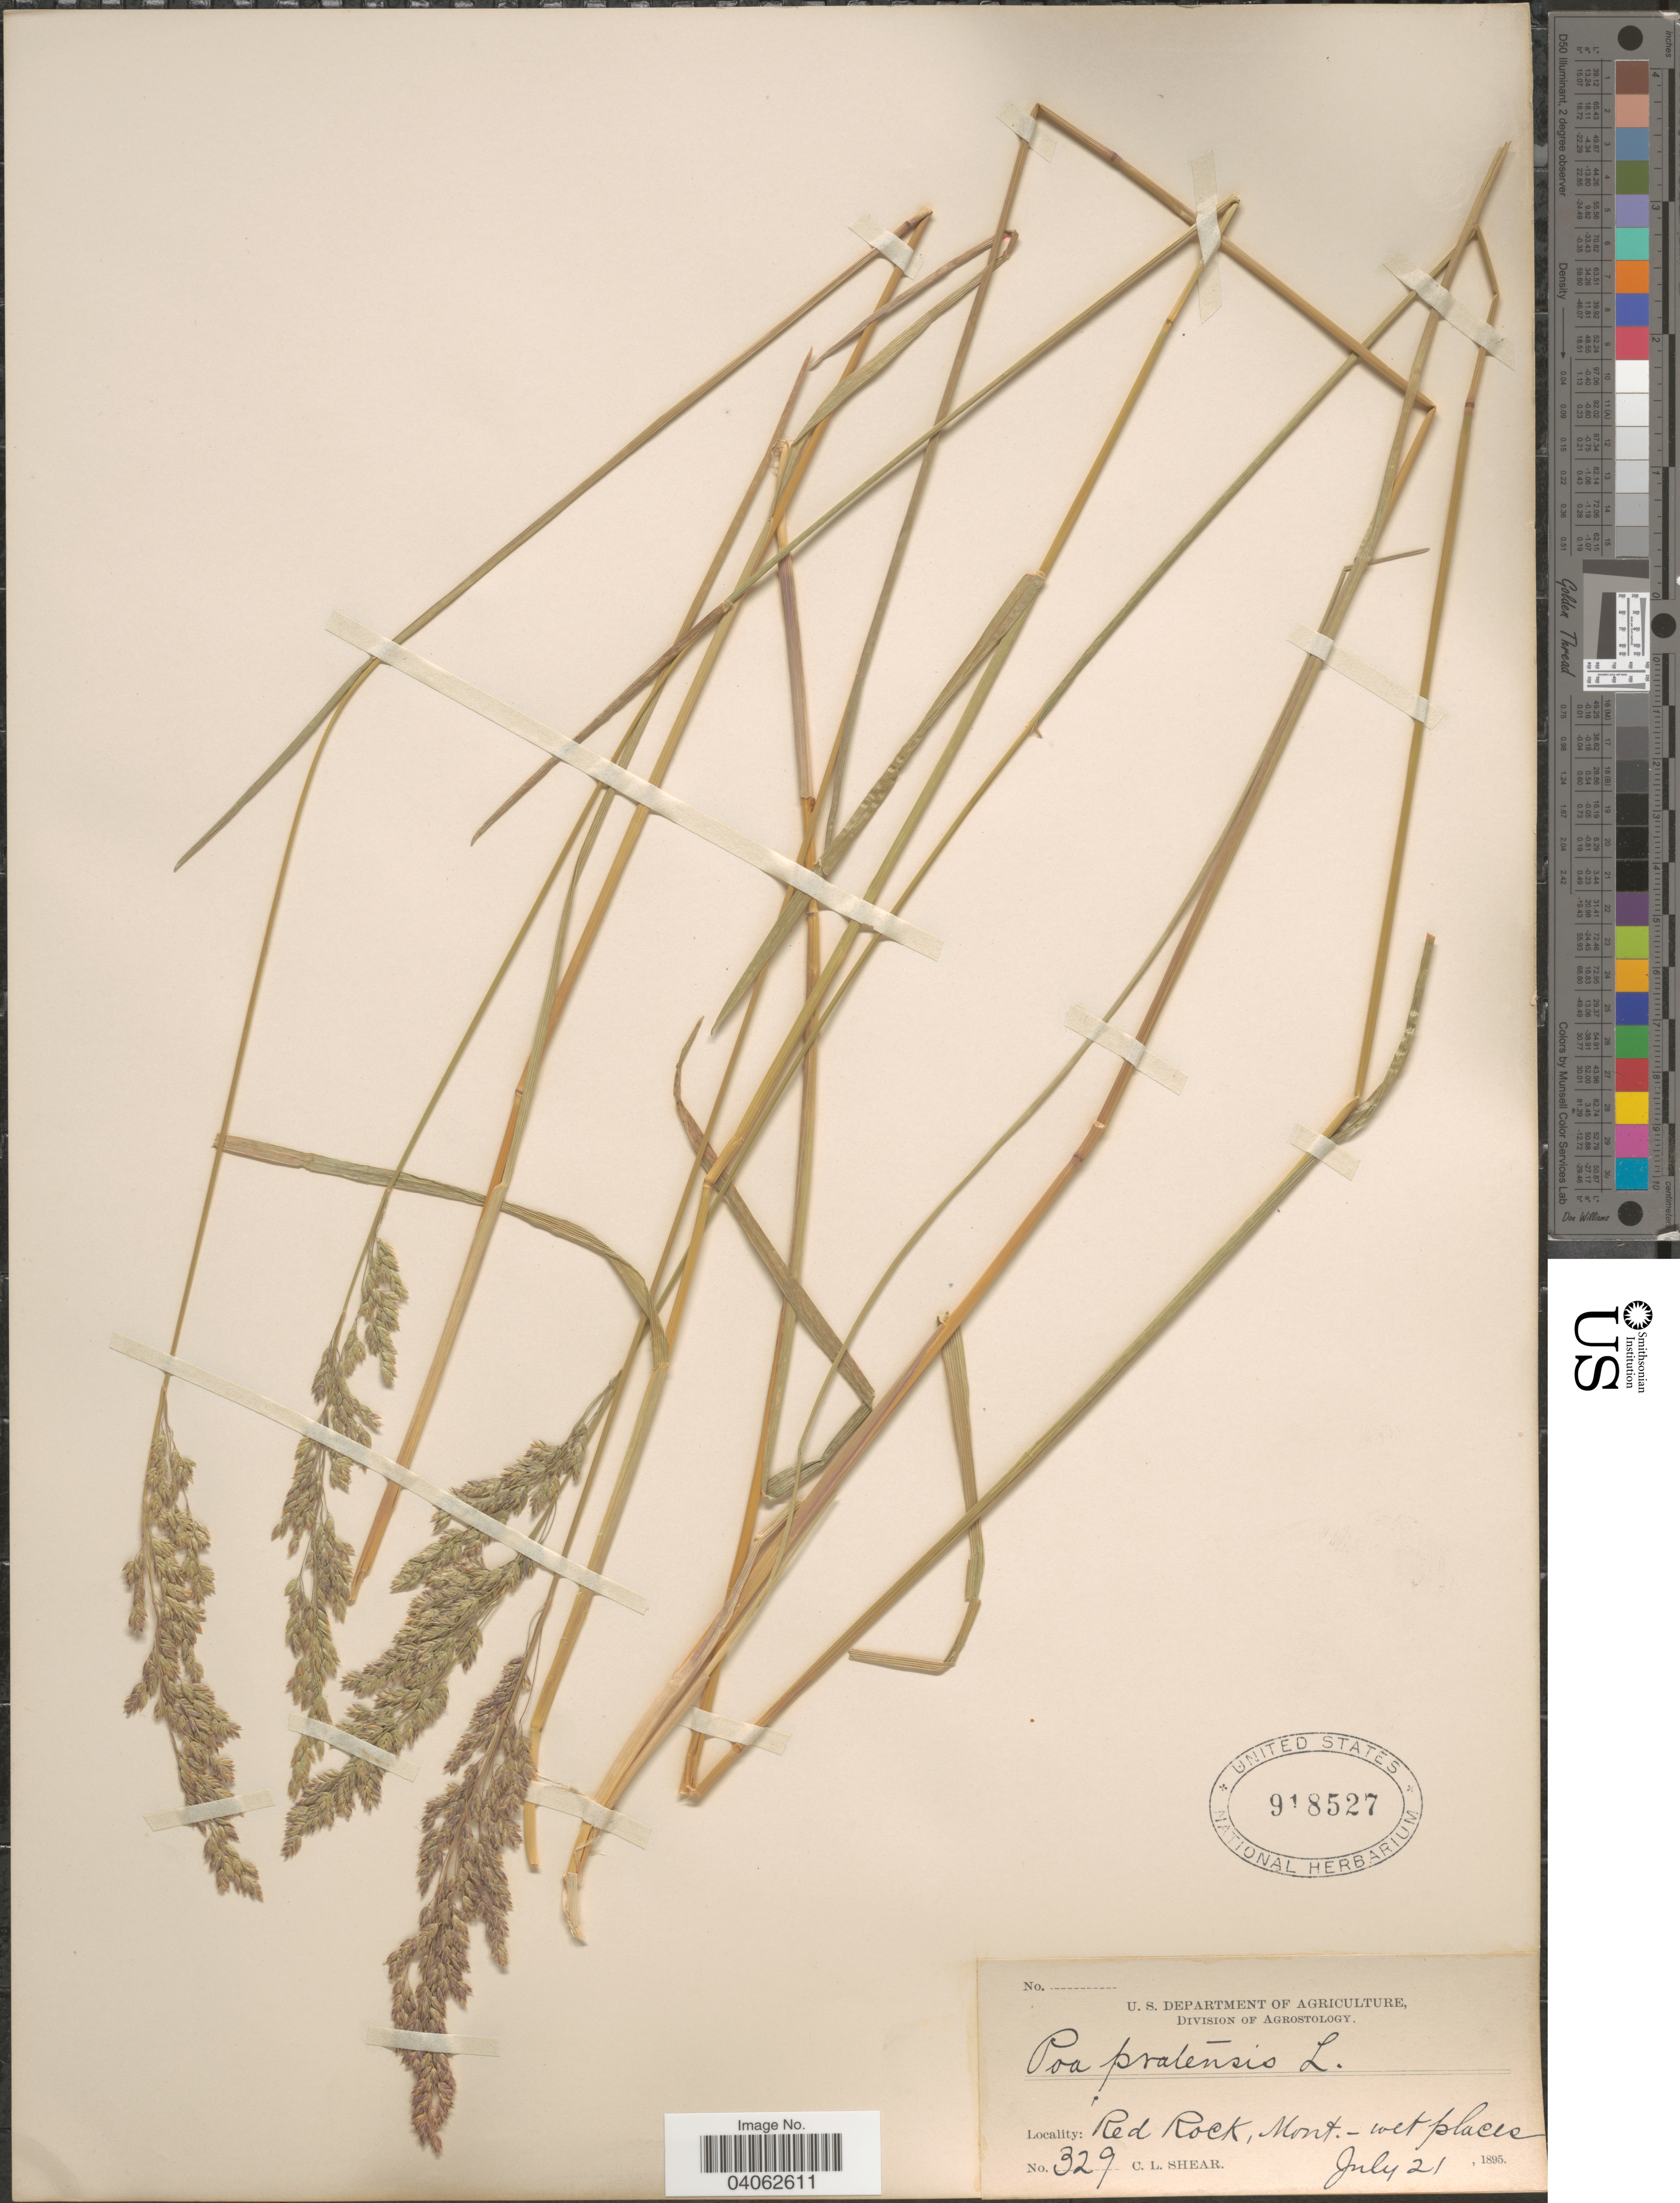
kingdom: Plantae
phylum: Tracheophyta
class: Liliopsida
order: Poales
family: Poaceae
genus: Poa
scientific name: Poa pratensis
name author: L.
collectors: C. L. Shear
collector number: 329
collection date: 1895-07-21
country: United States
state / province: Montana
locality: Red Rock.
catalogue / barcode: US 918527